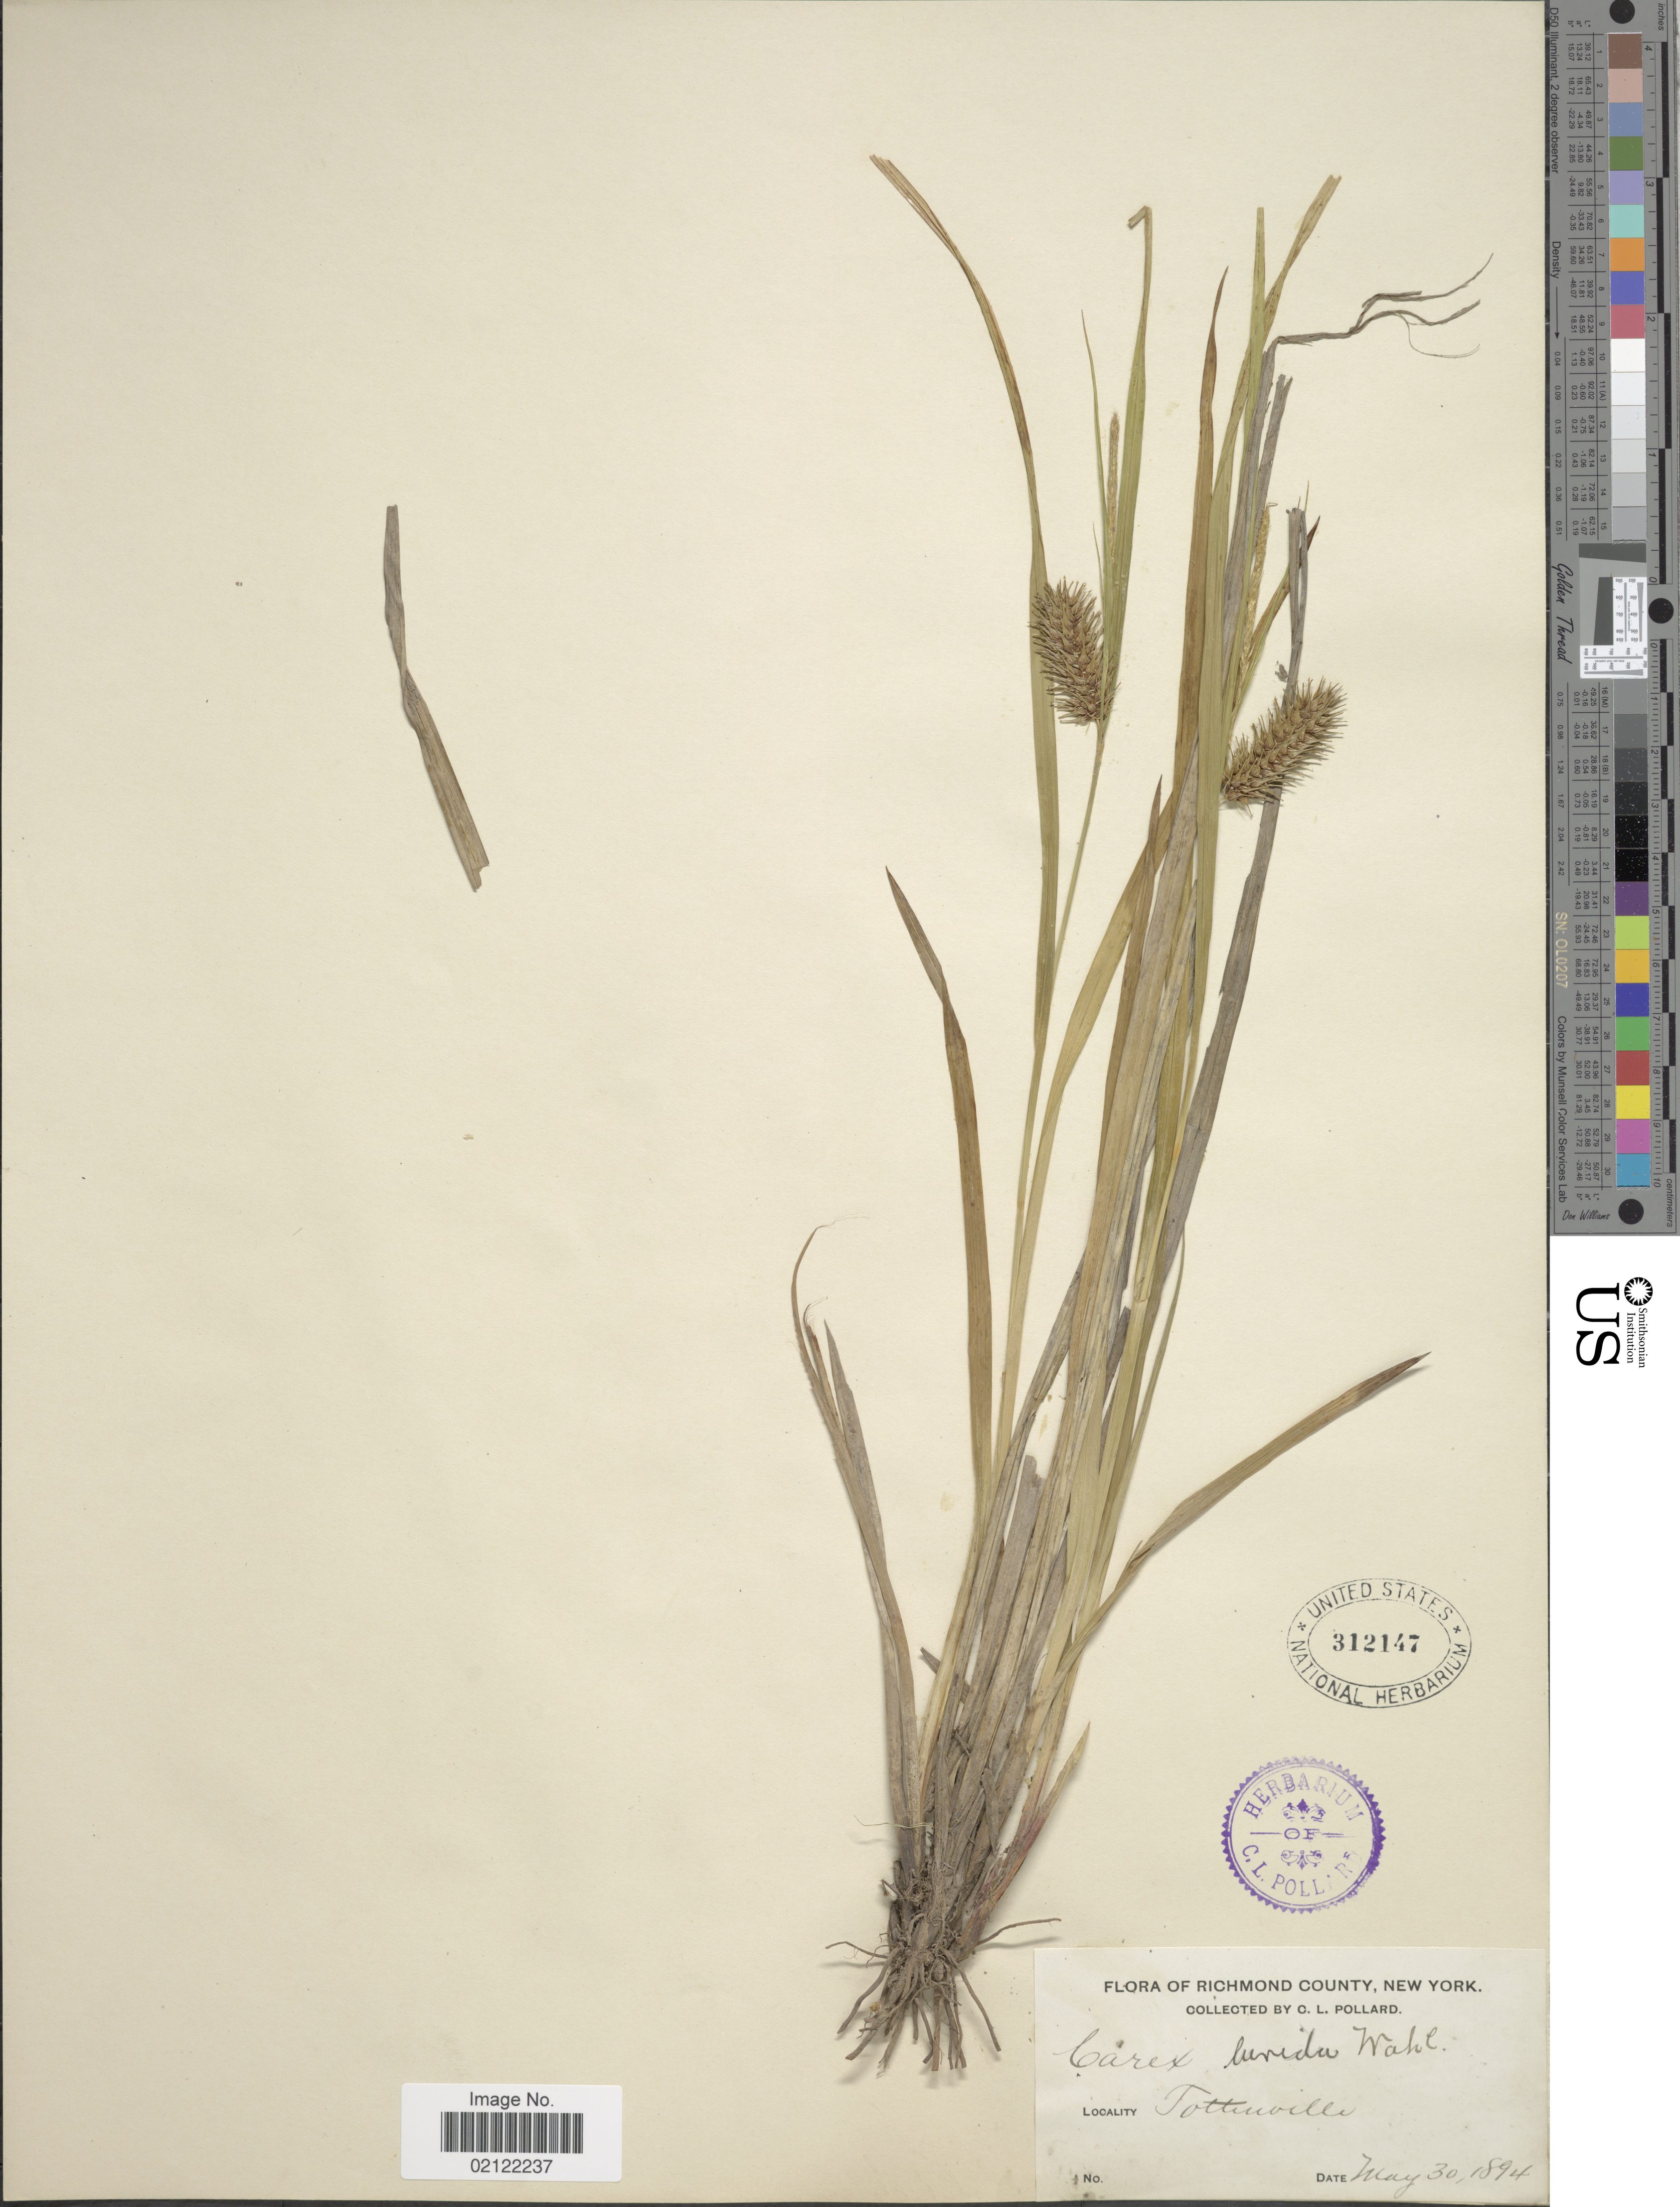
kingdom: Plantae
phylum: Tracheophyta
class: Liliopsida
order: Poales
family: Cyperaceae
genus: Carex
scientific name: Carex lurida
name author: Wahlenb.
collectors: C. L. Pollard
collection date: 1894-05-30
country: United States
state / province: New York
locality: Richmond County, New York. Tottenville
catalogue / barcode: US 312147